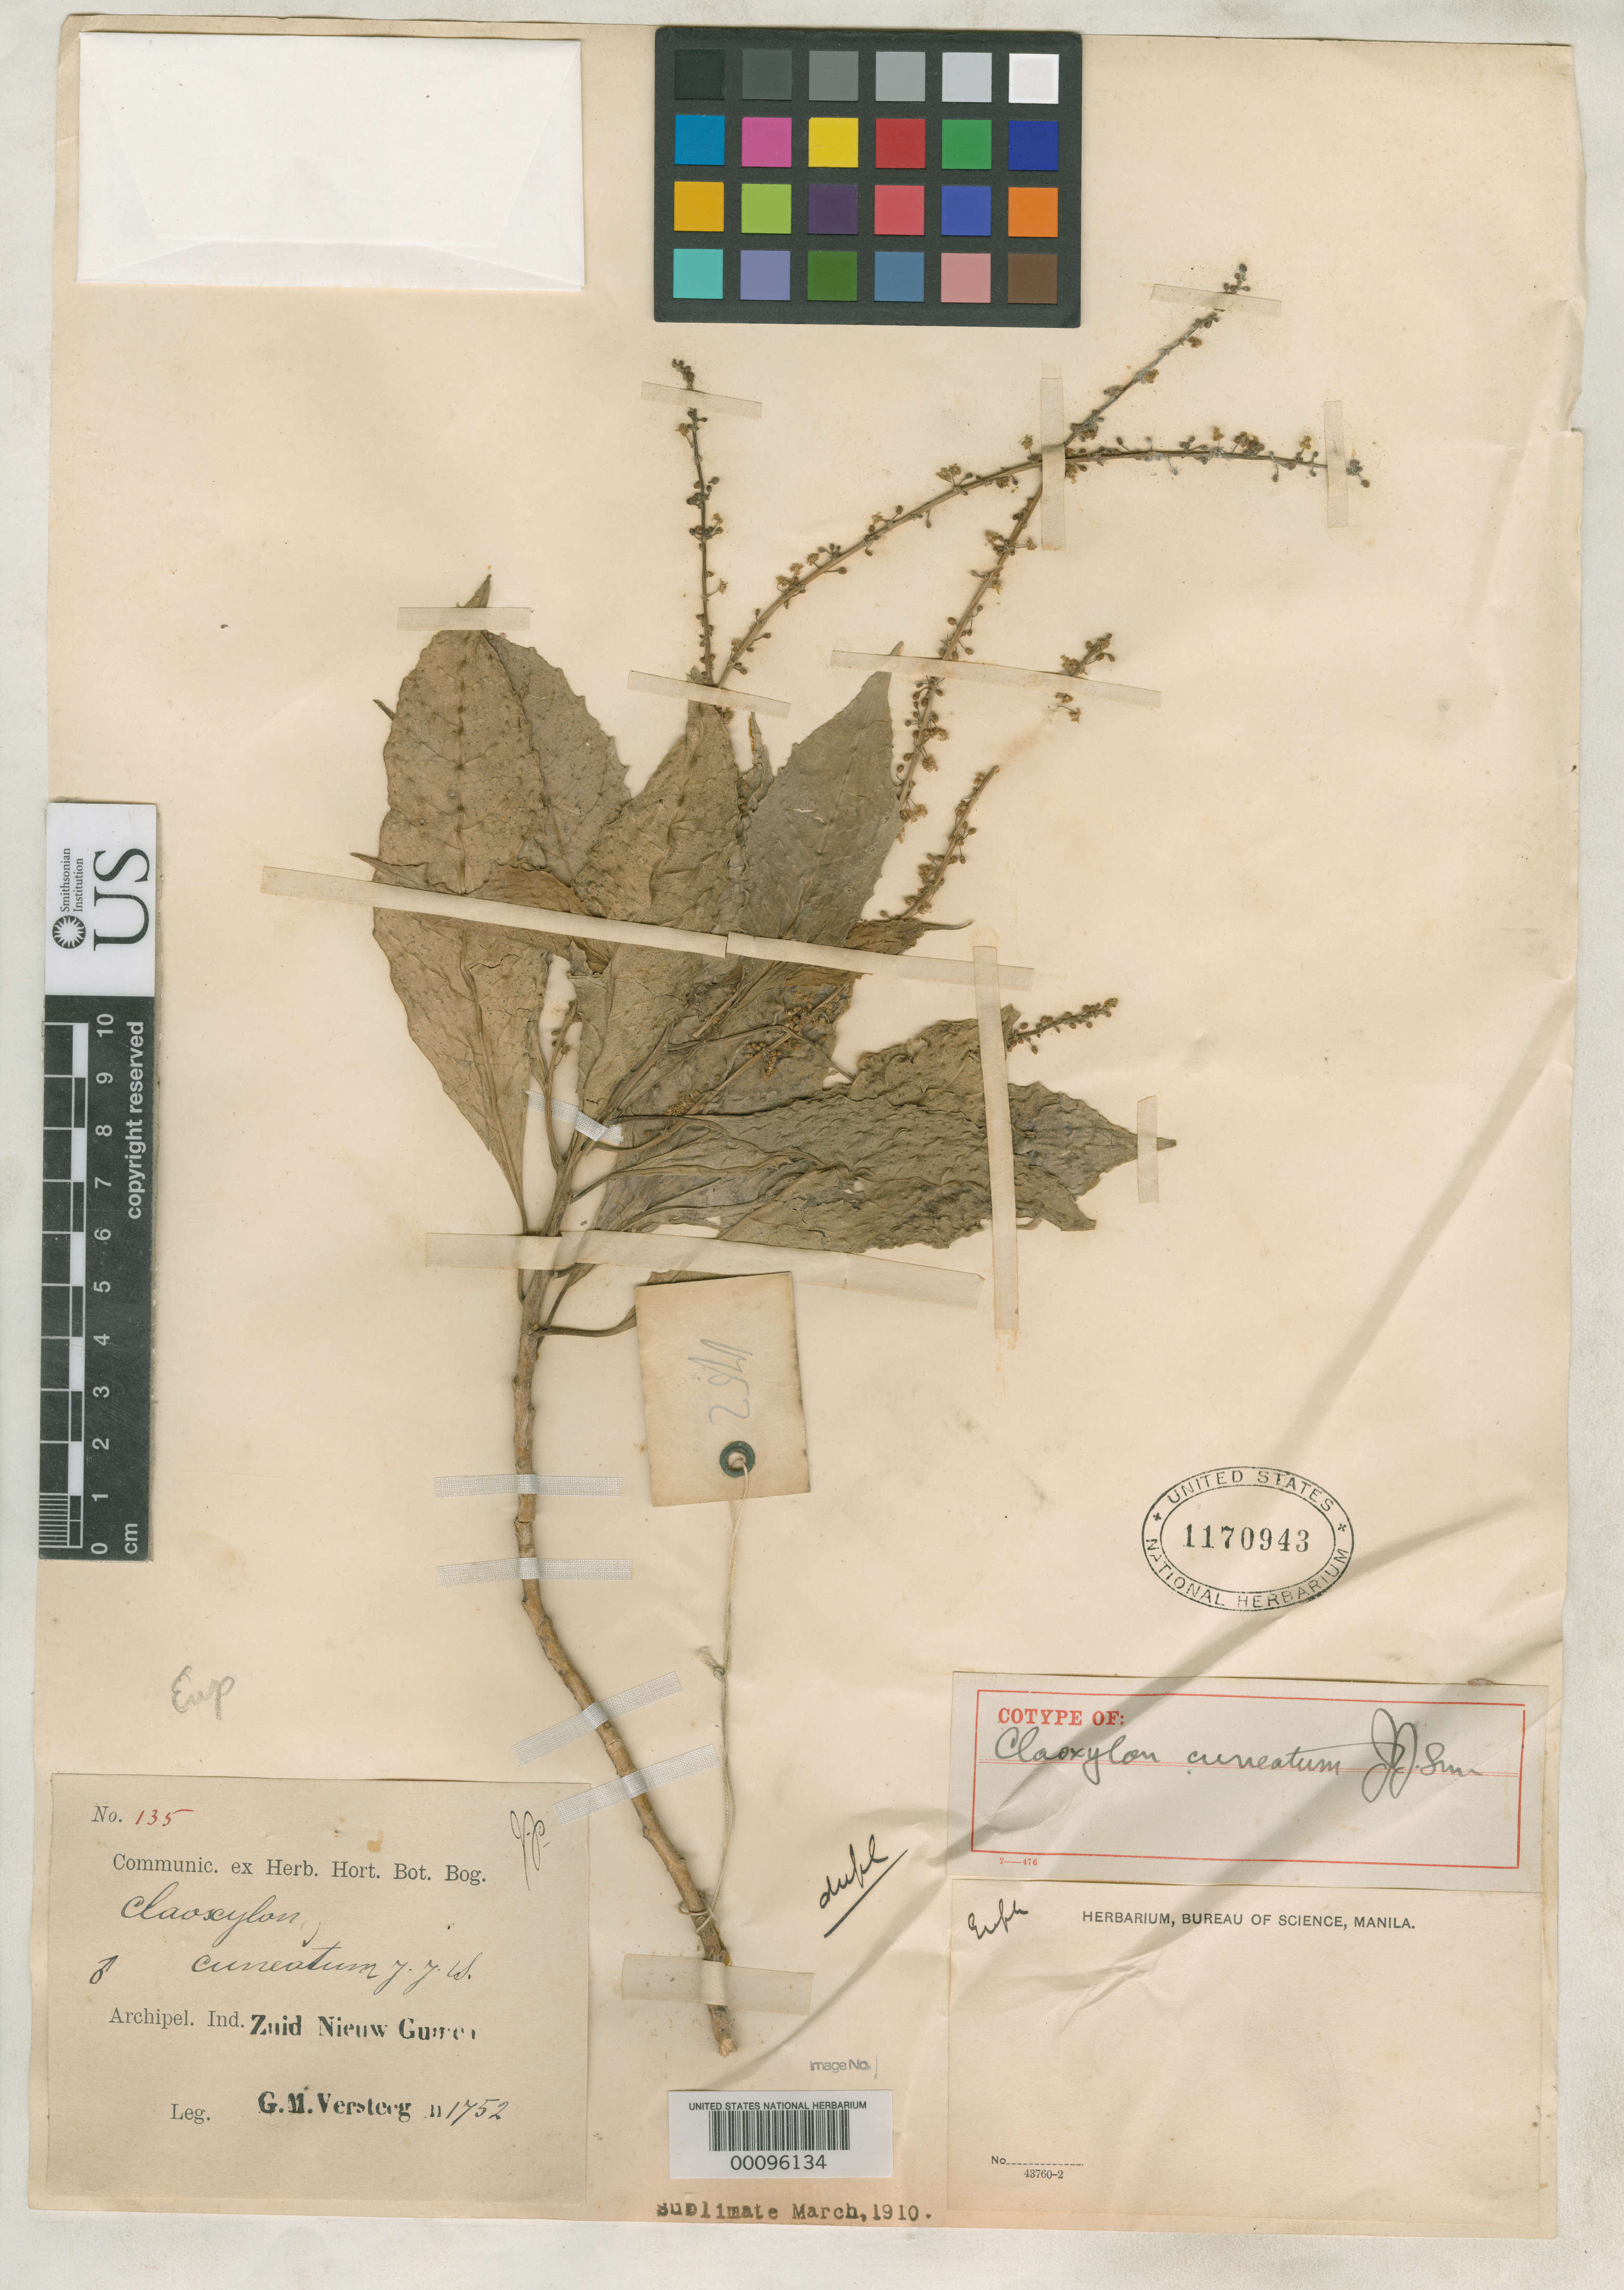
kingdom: Plantae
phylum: Tracheophyta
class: Magnoliopsida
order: Malpighiales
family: Euphorbiaceae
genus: Claoxylon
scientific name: Claoxylon cuneatum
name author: J.J. Sm. in H. Lorentz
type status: Isosyntype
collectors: G. Versteeg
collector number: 1752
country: Indonesia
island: New Guinea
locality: Archipel. Ind. Zuid Nieuw Guinea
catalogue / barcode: US 1170943